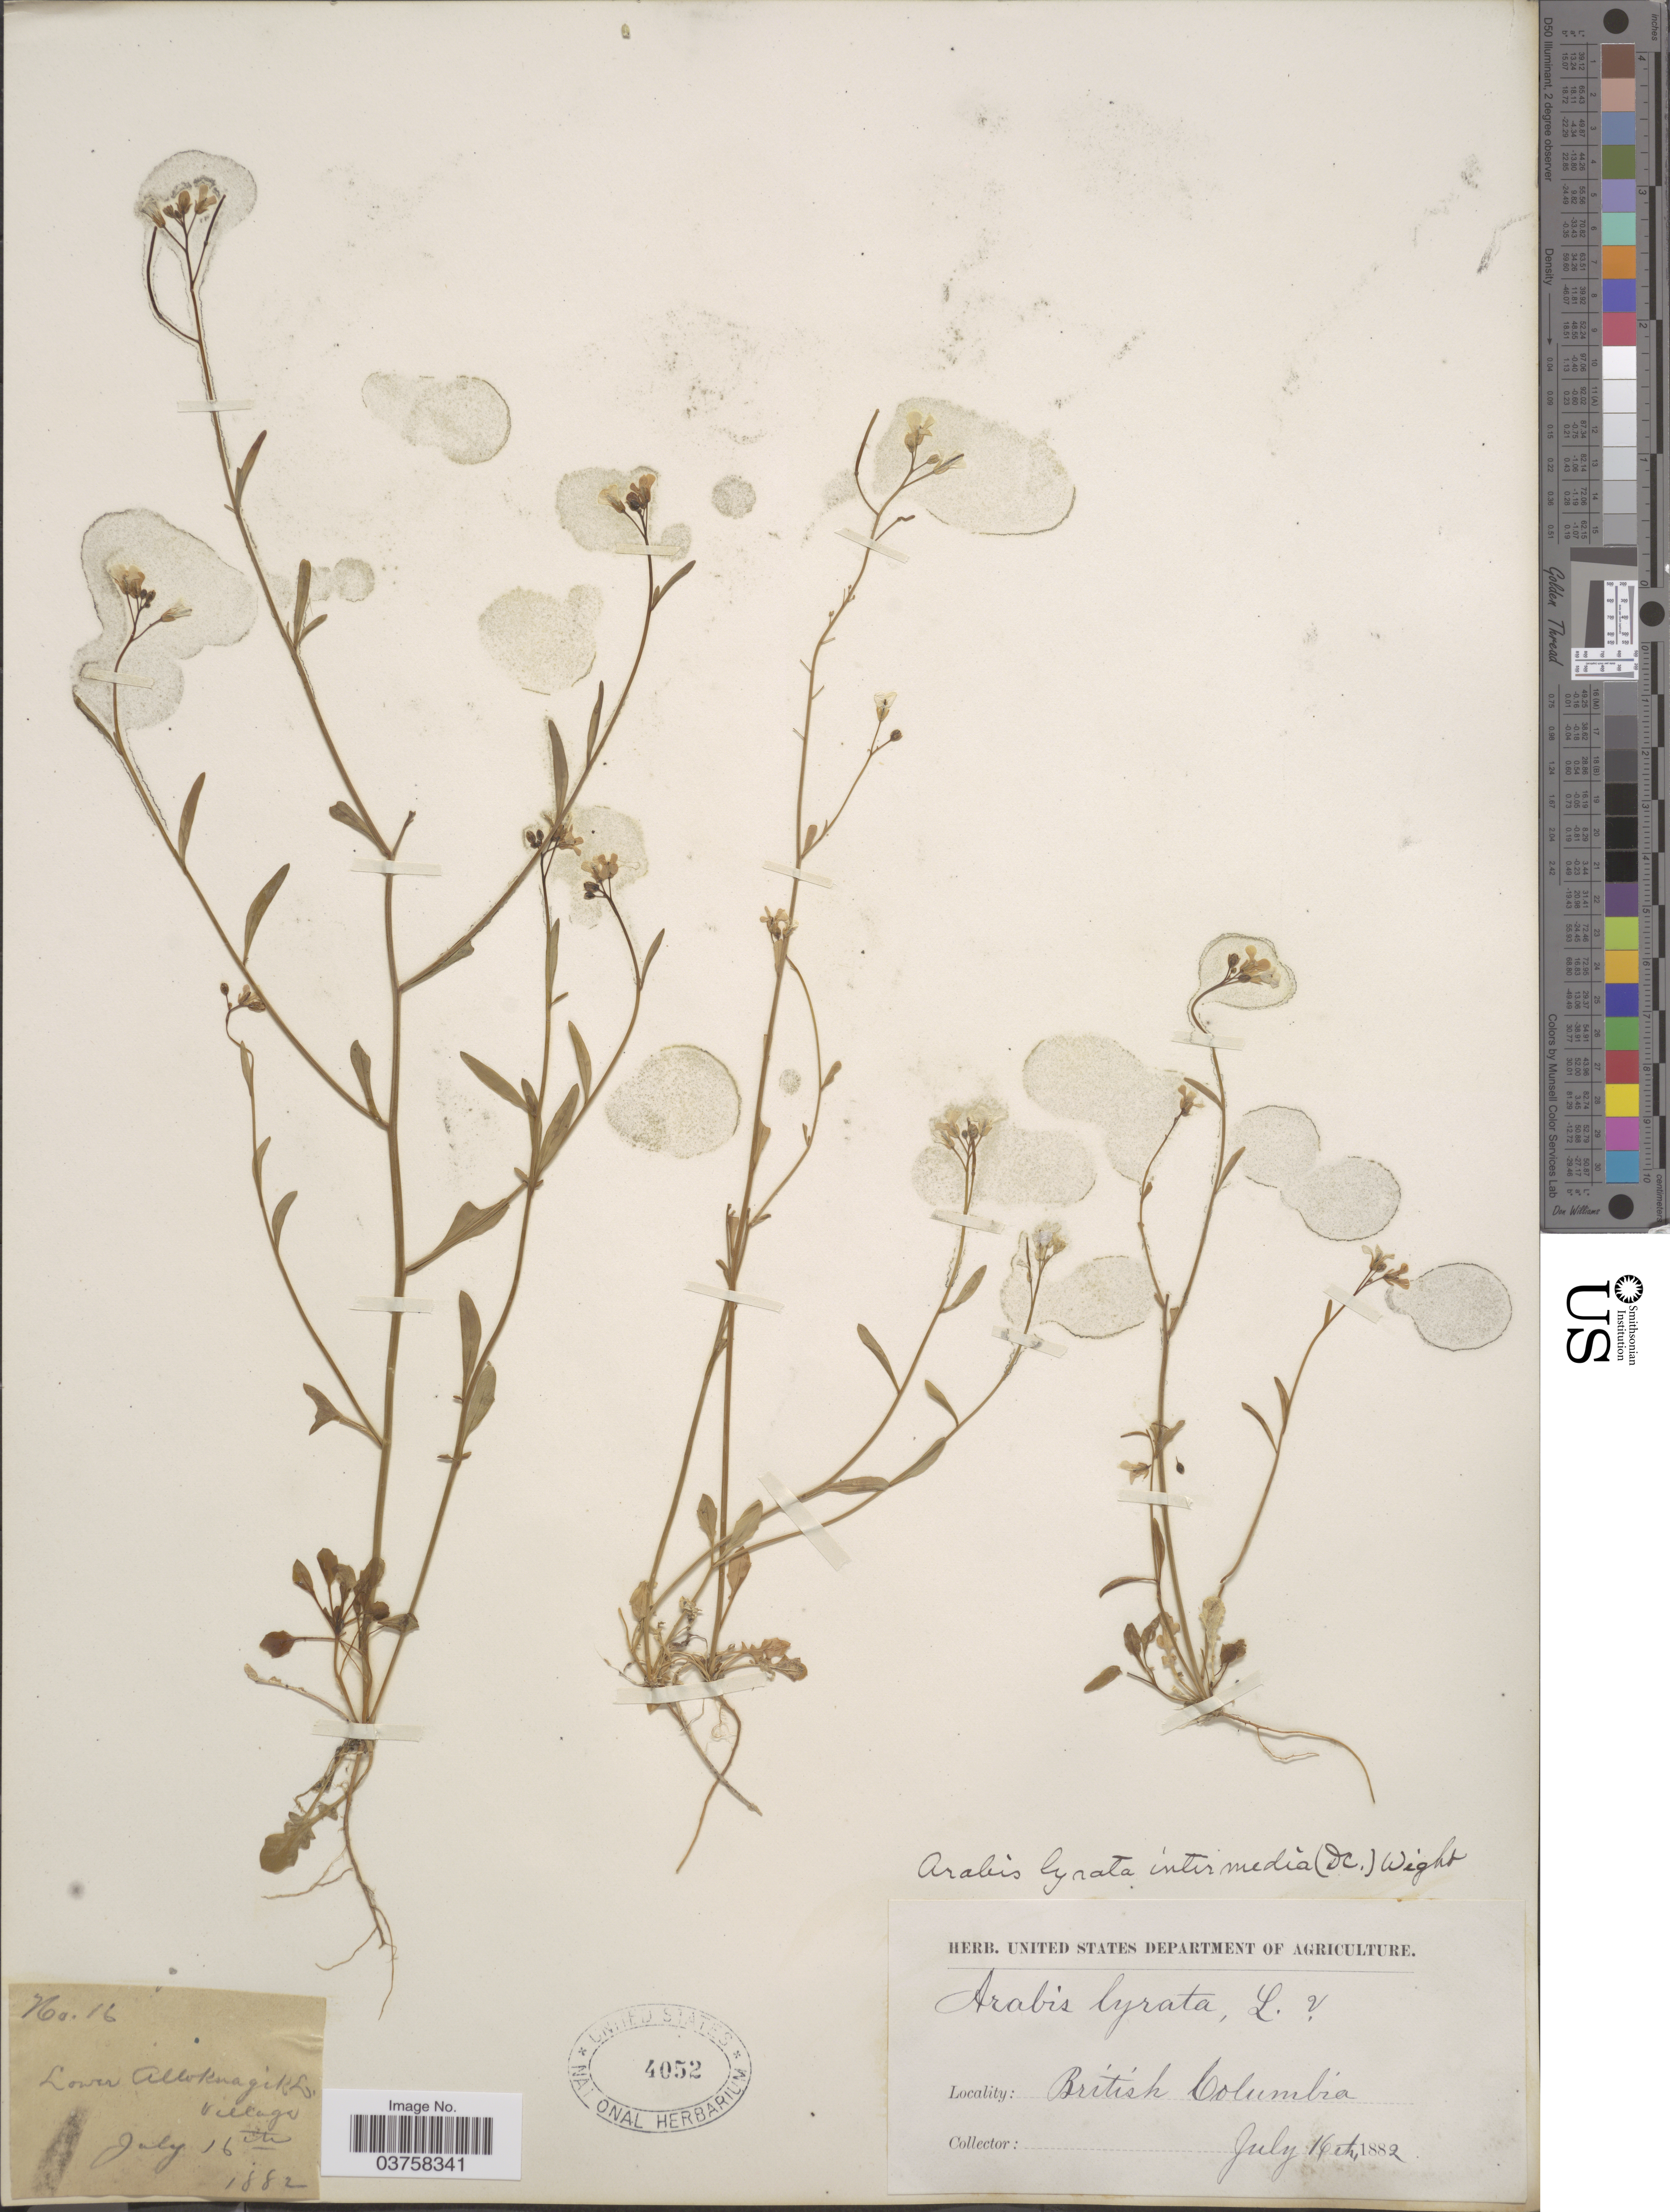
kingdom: Plantae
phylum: Tracheophyta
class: Magnoliopsida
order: Brassicales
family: Brassicaceae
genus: Arabidopsis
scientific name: Arabidopsis lyrata subsp. kamchatica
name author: (Fisch. ex DC.) O'Kane & Al-Shehbaz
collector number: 16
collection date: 1882-07-16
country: Canada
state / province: British Columbia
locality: Lower Alloknagik L. Village.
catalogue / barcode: US 4052